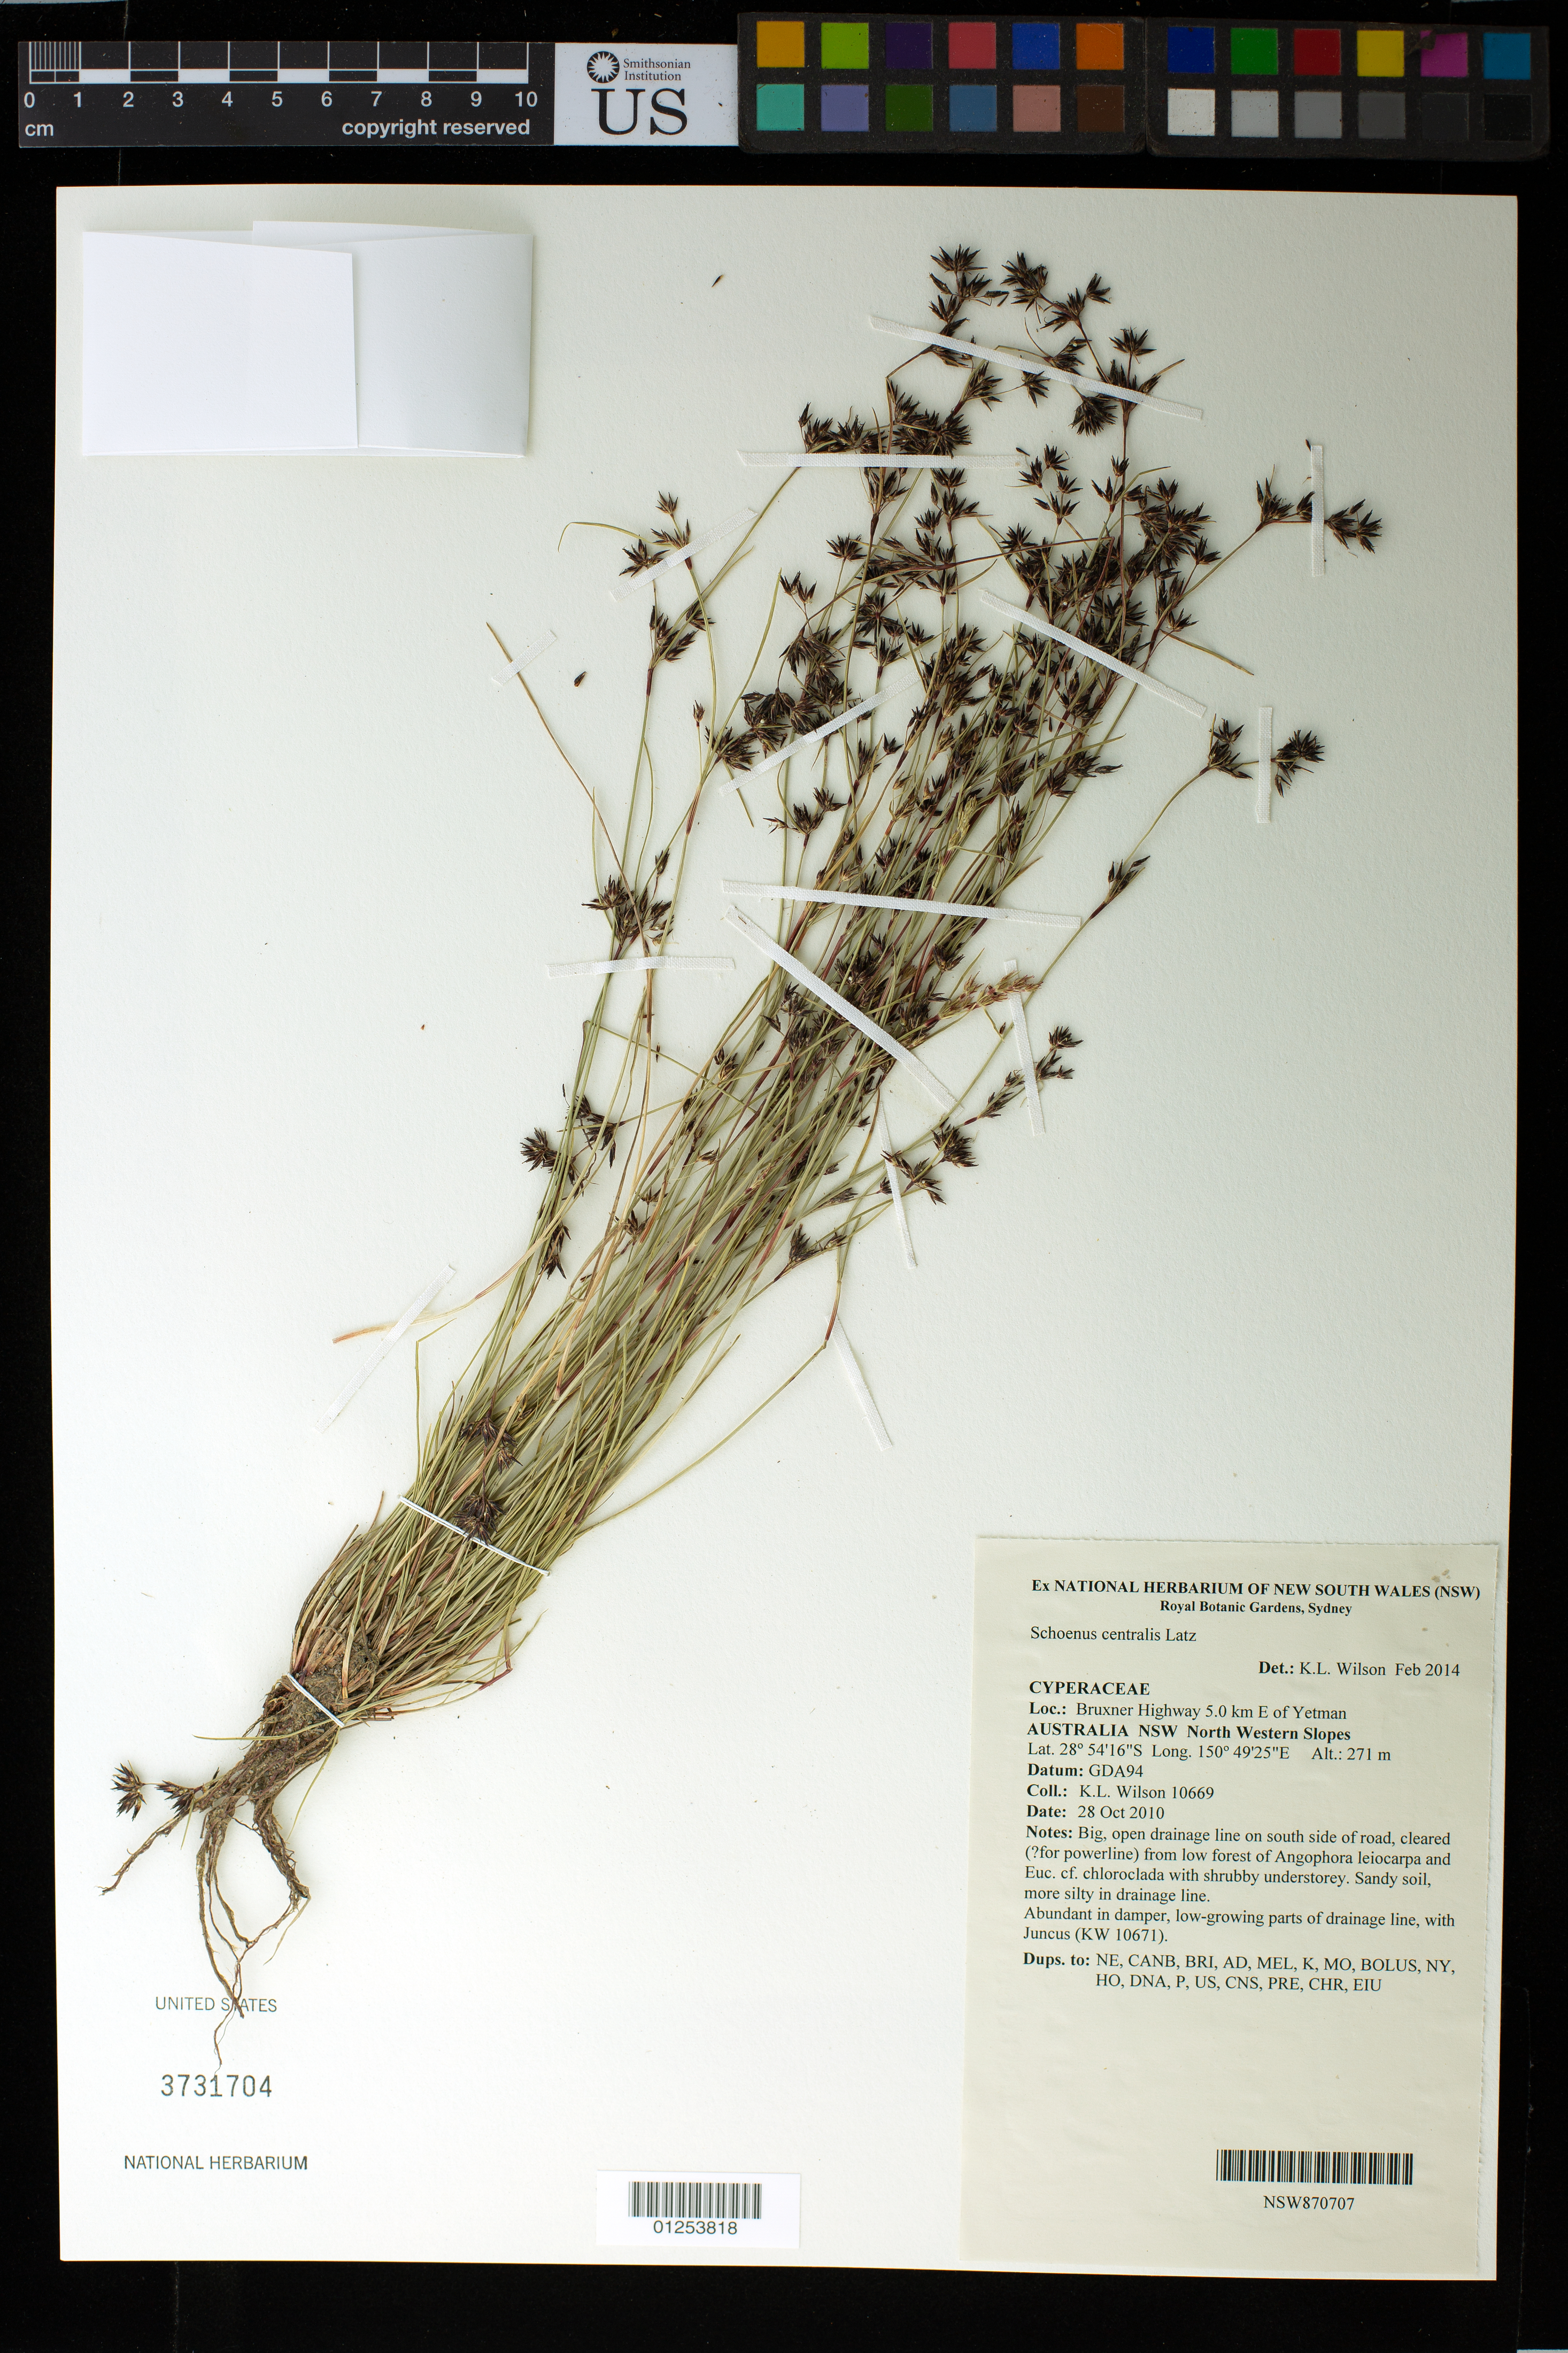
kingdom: Plantae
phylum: Tracheophyta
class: Liliopsida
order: Poales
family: Cyperaceae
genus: Schoenus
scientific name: Schoenus apogon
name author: Roem. & Schult.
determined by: Wilson, K. L.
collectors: K. L. Wilson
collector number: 10669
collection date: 2010-10-28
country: Australia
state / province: New South Wales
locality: Bruxner Highway 5.0 km E of Yetman.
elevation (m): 271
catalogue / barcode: US 3731704